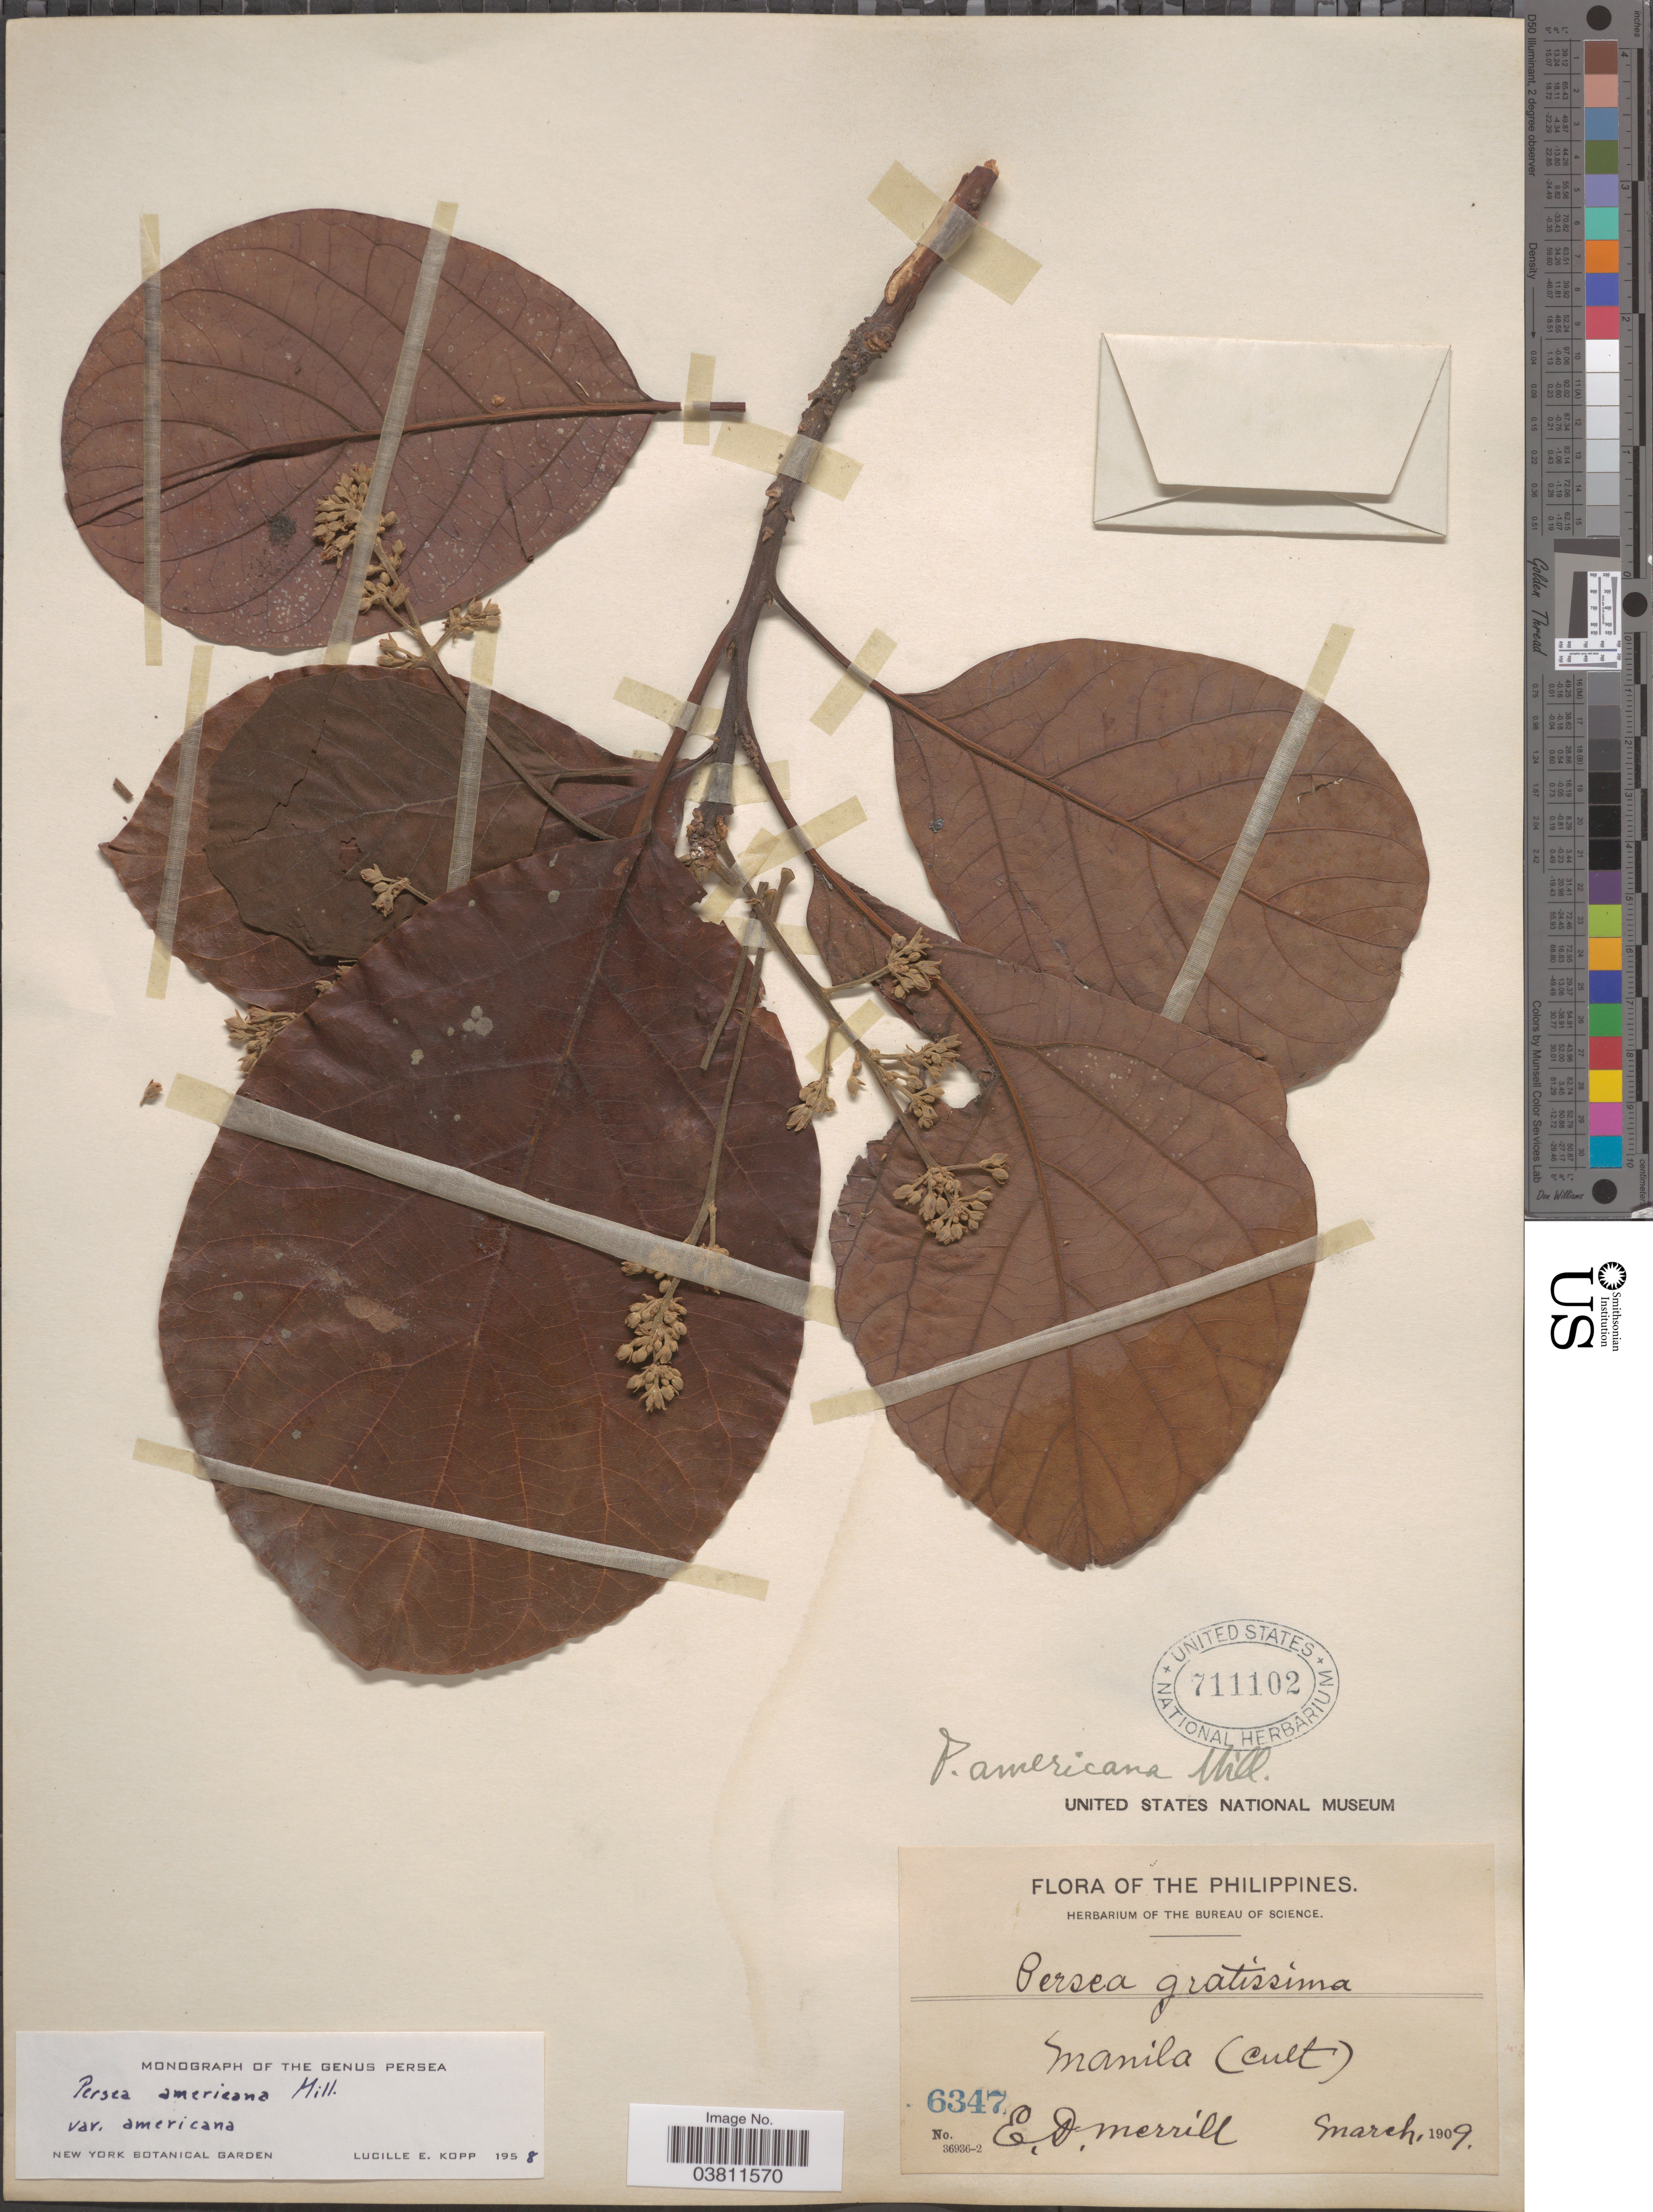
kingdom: Plantae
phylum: Tracheophyta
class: Magnoliopsida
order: Laurales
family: Lauraceae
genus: Persea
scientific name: Persea americana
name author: Mill.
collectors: E. D. Merrill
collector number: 6347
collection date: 1909-03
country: Philippines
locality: Manila.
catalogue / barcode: US 711102